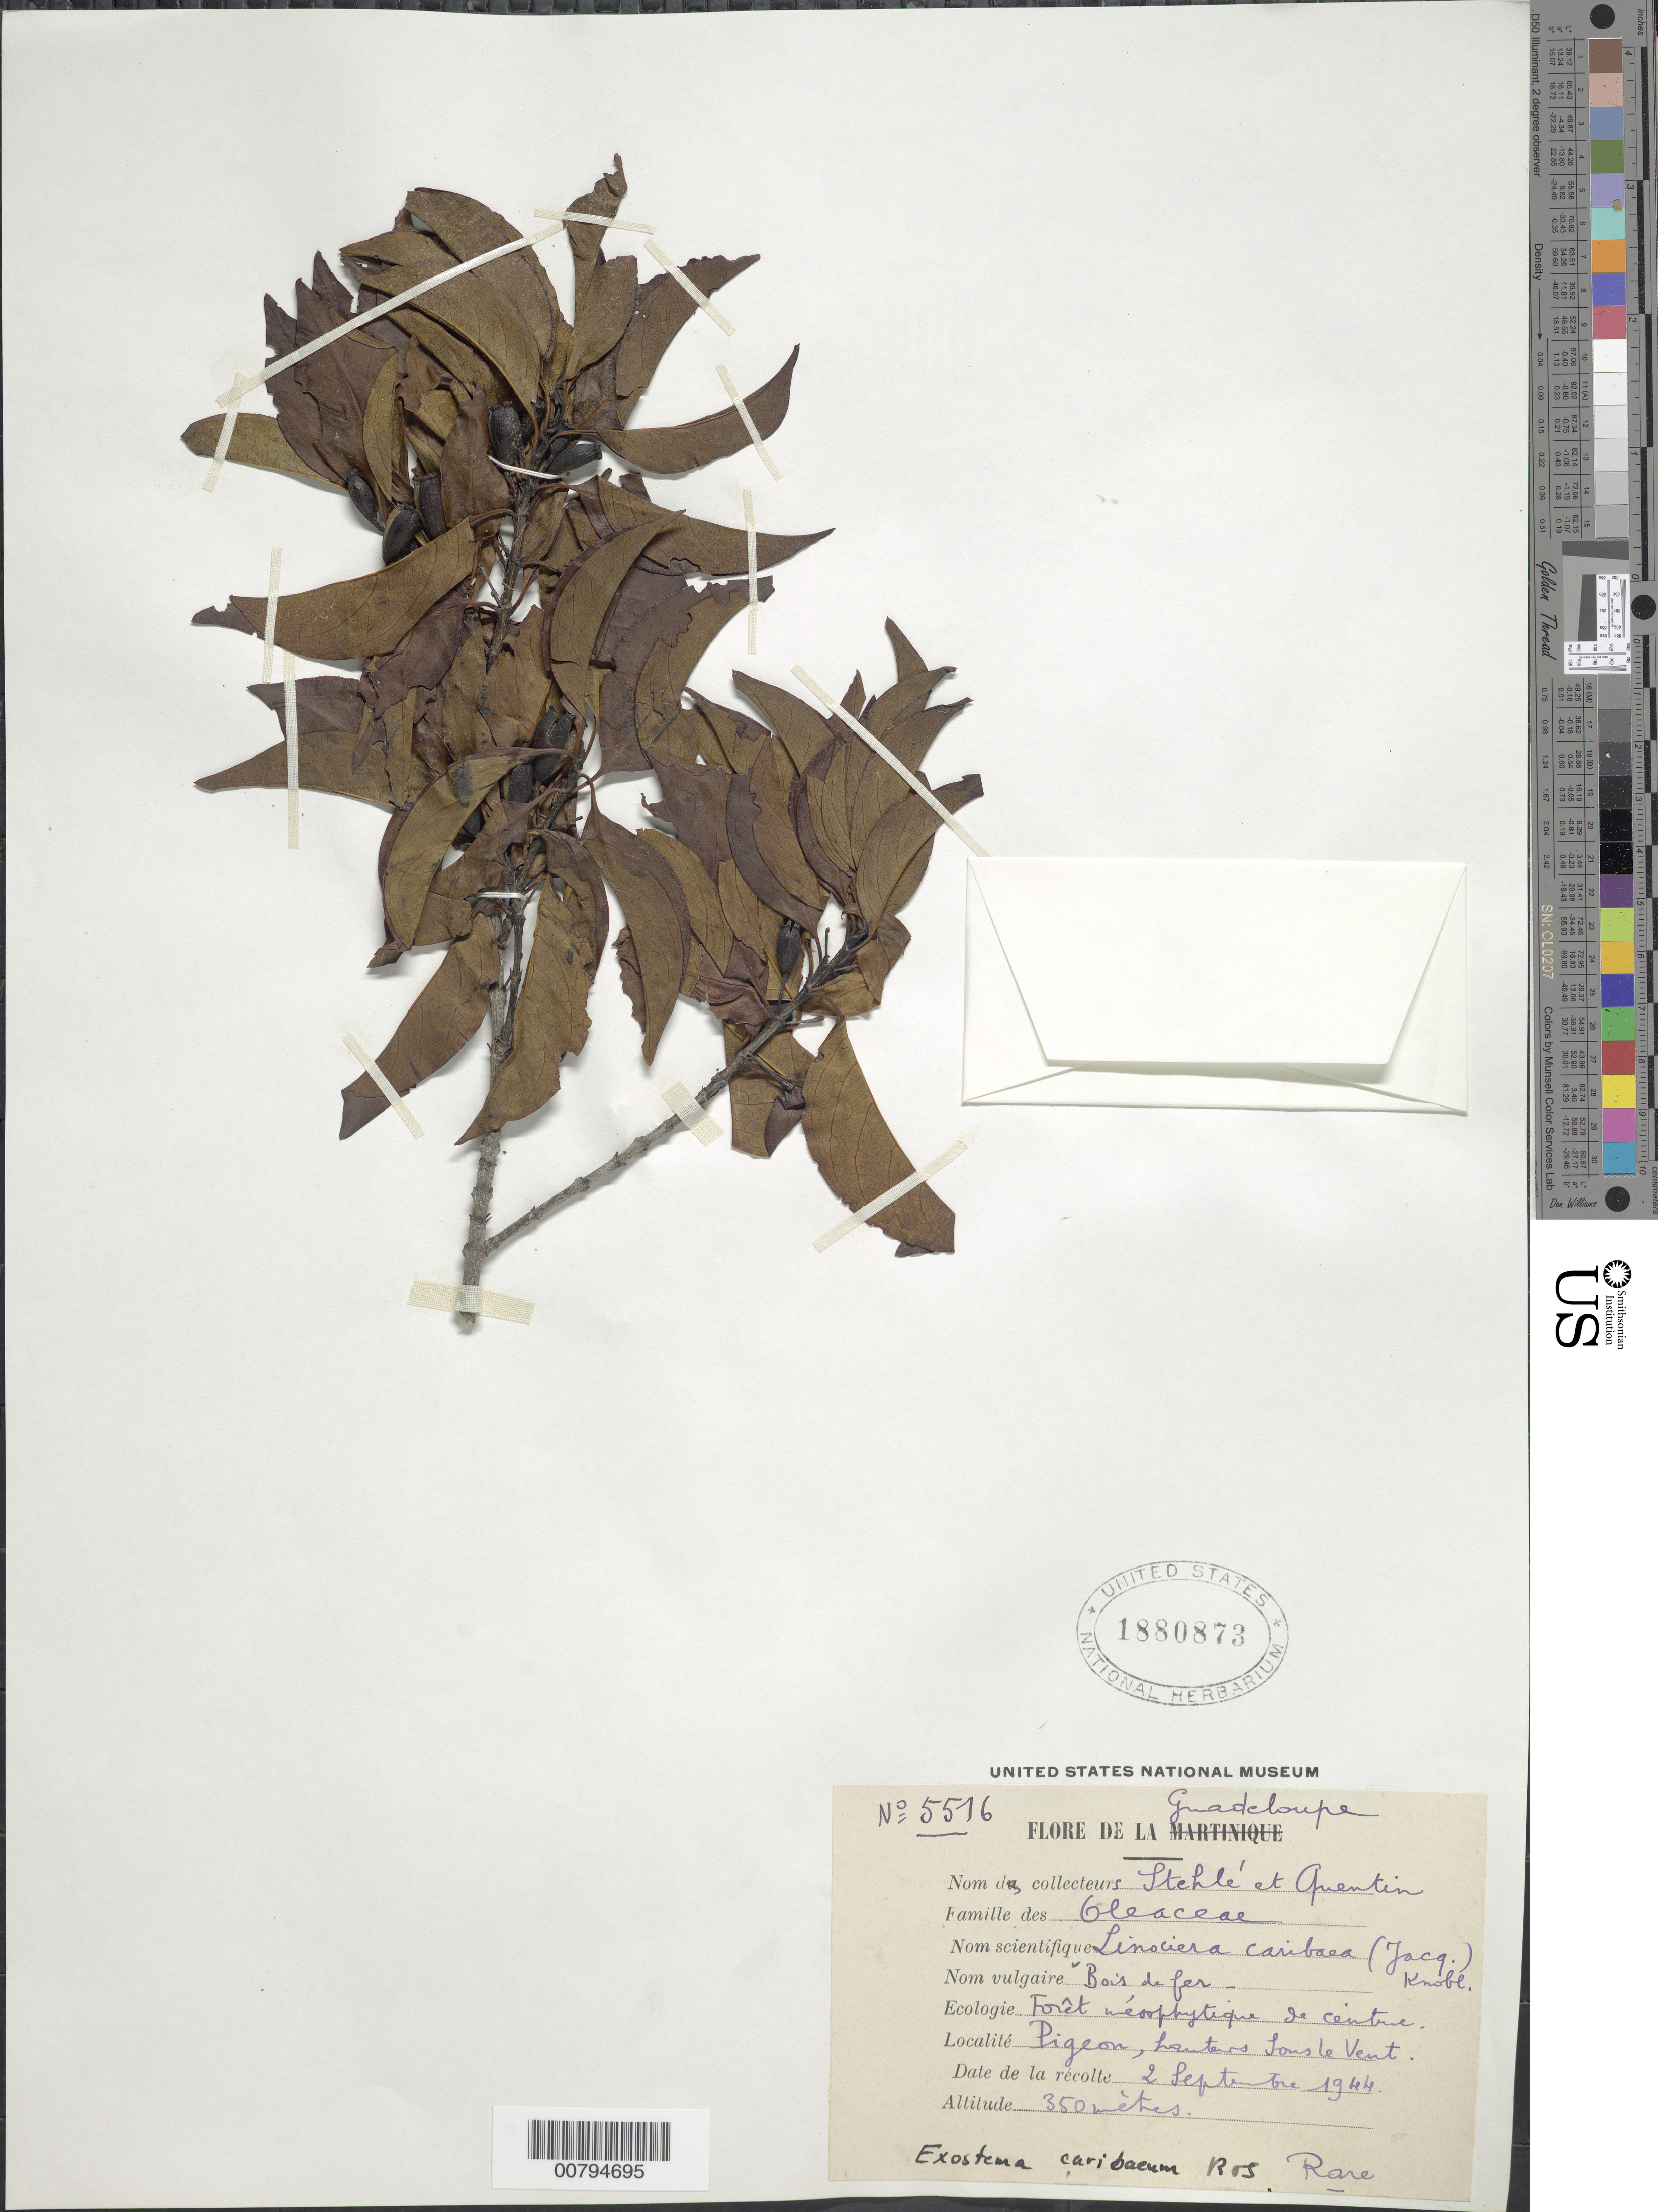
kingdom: Plantae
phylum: Tracheophyta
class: Magnoliopsida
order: Gentianales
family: Rubiaceae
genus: Exostema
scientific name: Exostema caribaeum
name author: (Jacq.) Roem. & Schult.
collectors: H. Stehlé & -. Quentin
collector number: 5516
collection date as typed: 02 Sep 1944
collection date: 1944-09-02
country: Guadeloupe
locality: Pigeon, hauters Sous le Vent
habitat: Foret mésophytique de centrie (sp?)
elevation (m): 350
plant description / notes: Common name: Bois de fer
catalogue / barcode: US 1880873